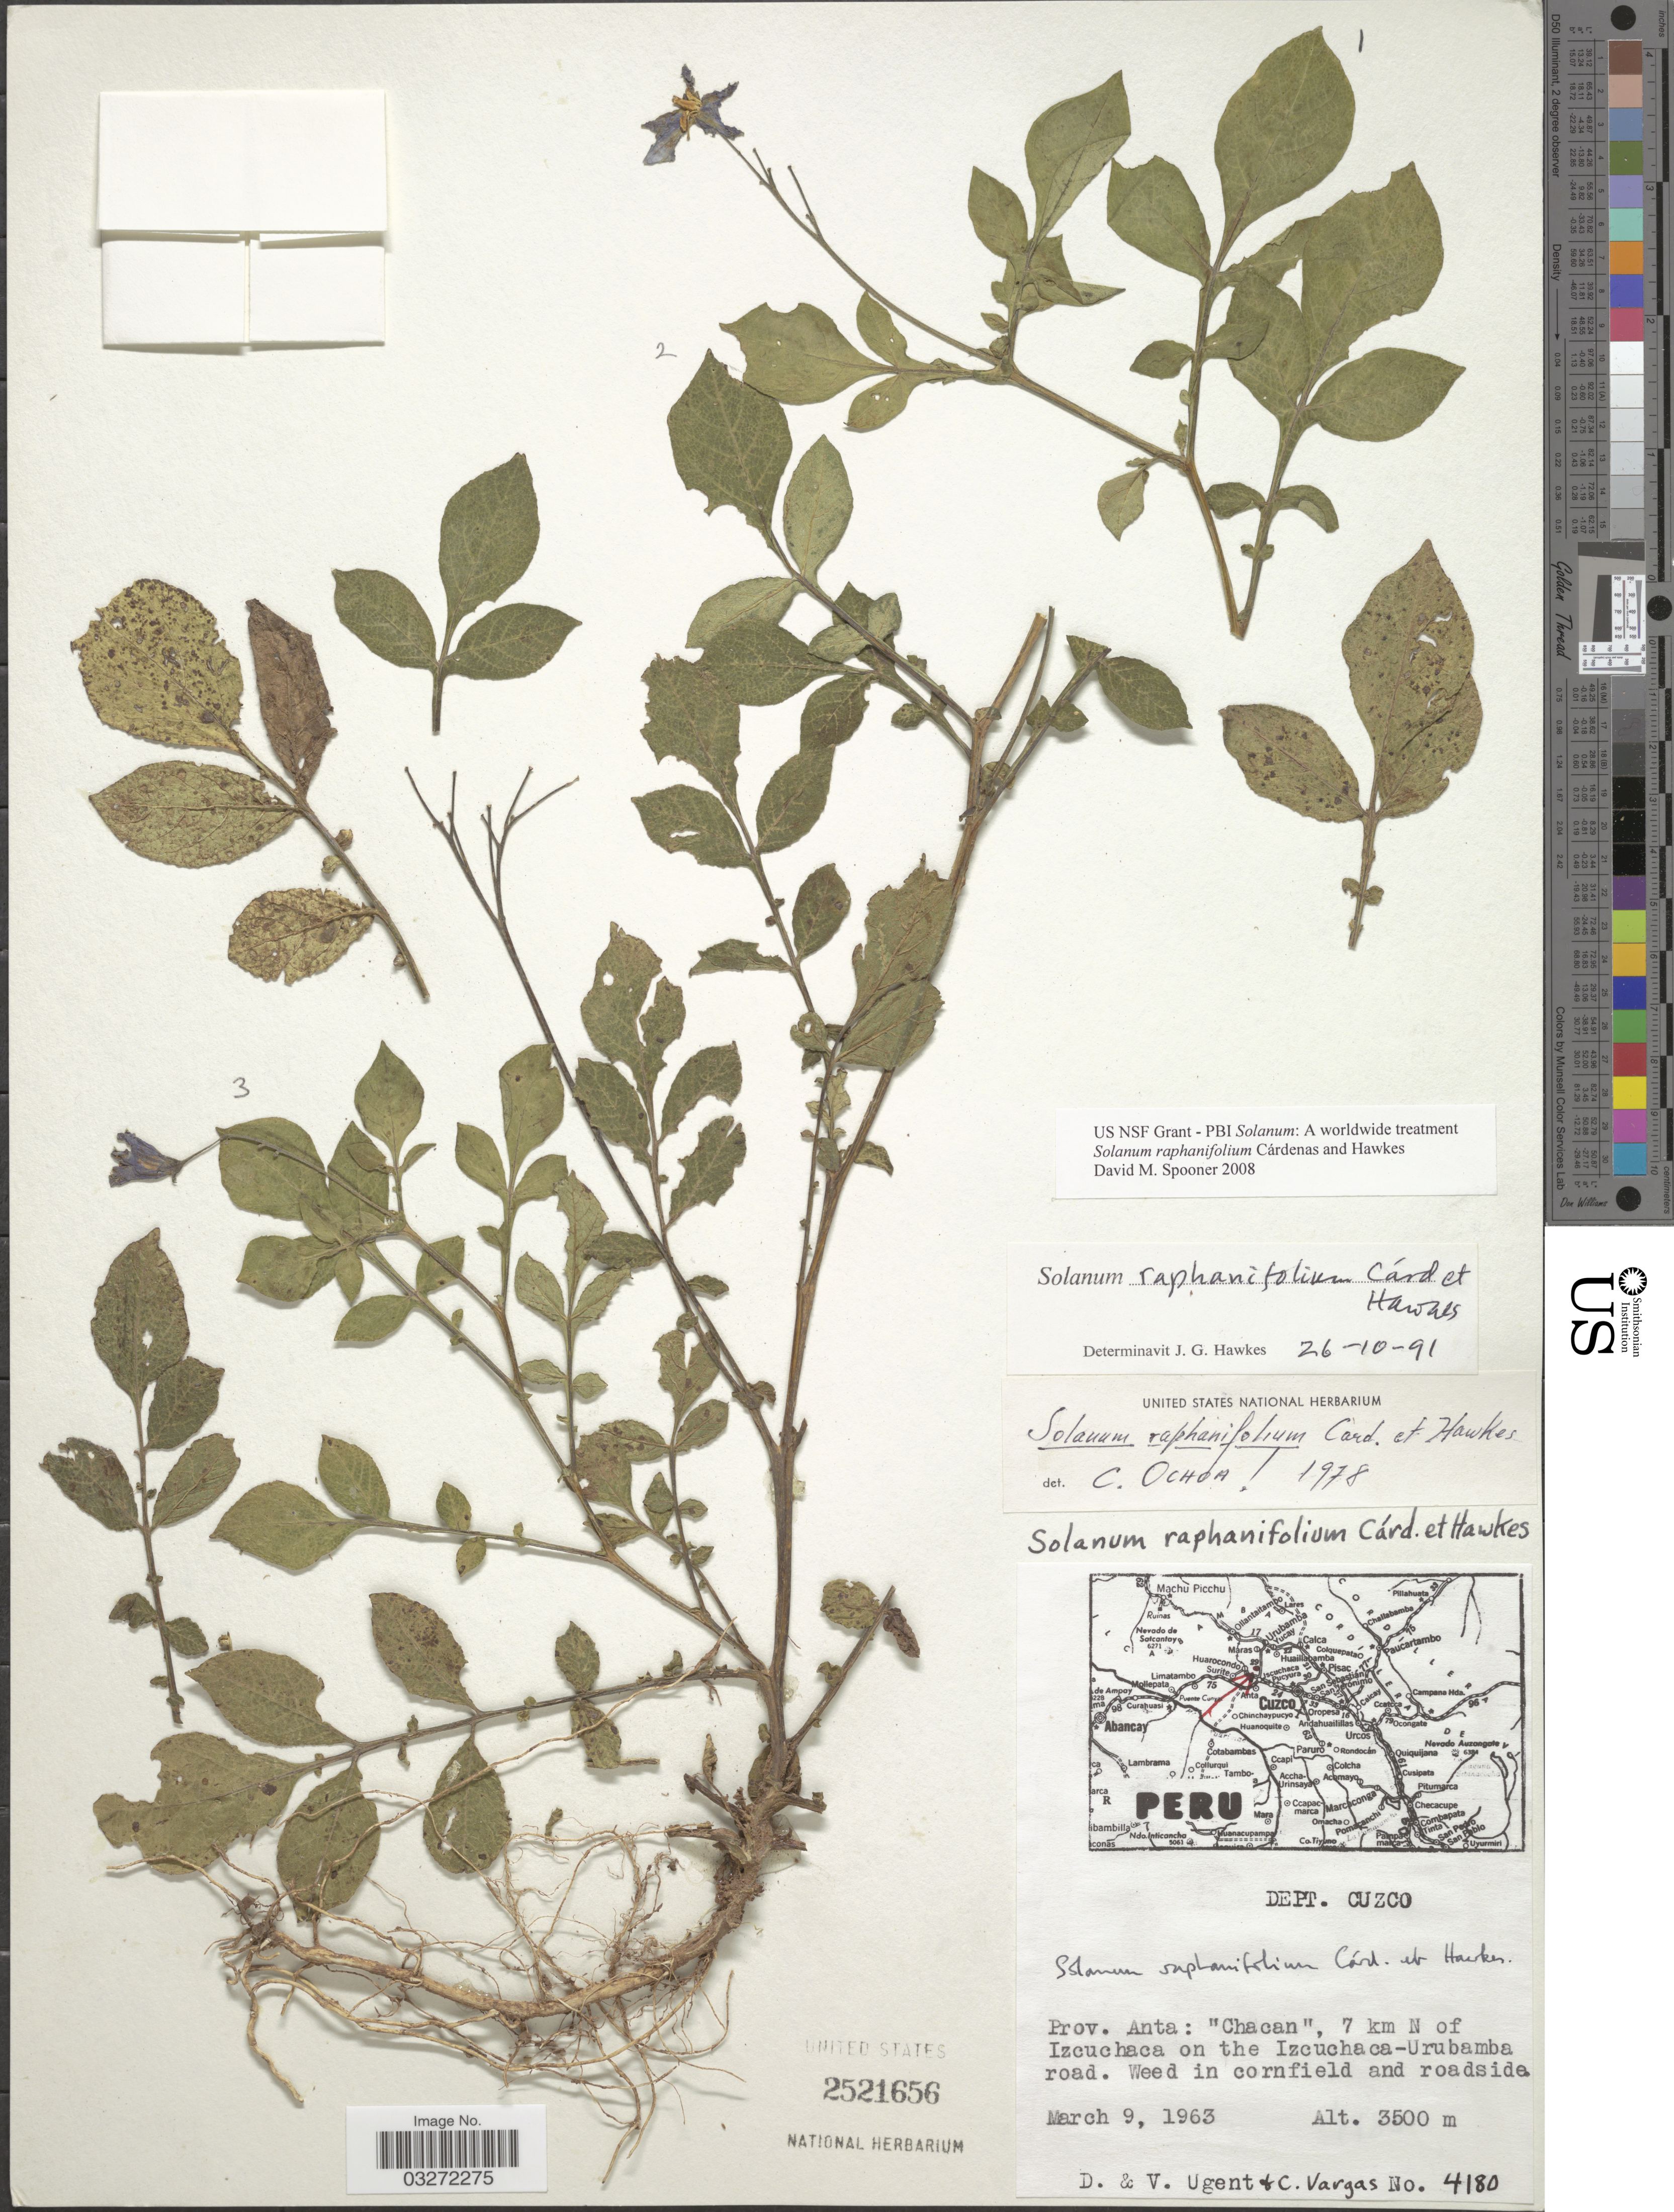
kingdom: Plantae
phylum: Tracheophyta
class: Magnoliopsida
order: Solanales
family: Solanaceae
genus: Solanum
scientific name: Solanum raphanifolium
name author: Cárdenas & Hawkes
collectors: D. Ugent, V. Ugent & C. Vargas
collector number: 4180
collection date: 1963-03-09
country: Peru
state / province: Cusco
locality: Dept. Cuzco, Prov. Anta: "Chacan", 7 km N of Izcuchaca on the Izcuchaca-Urubamba road.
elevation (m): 3500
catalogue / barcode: US 2521656